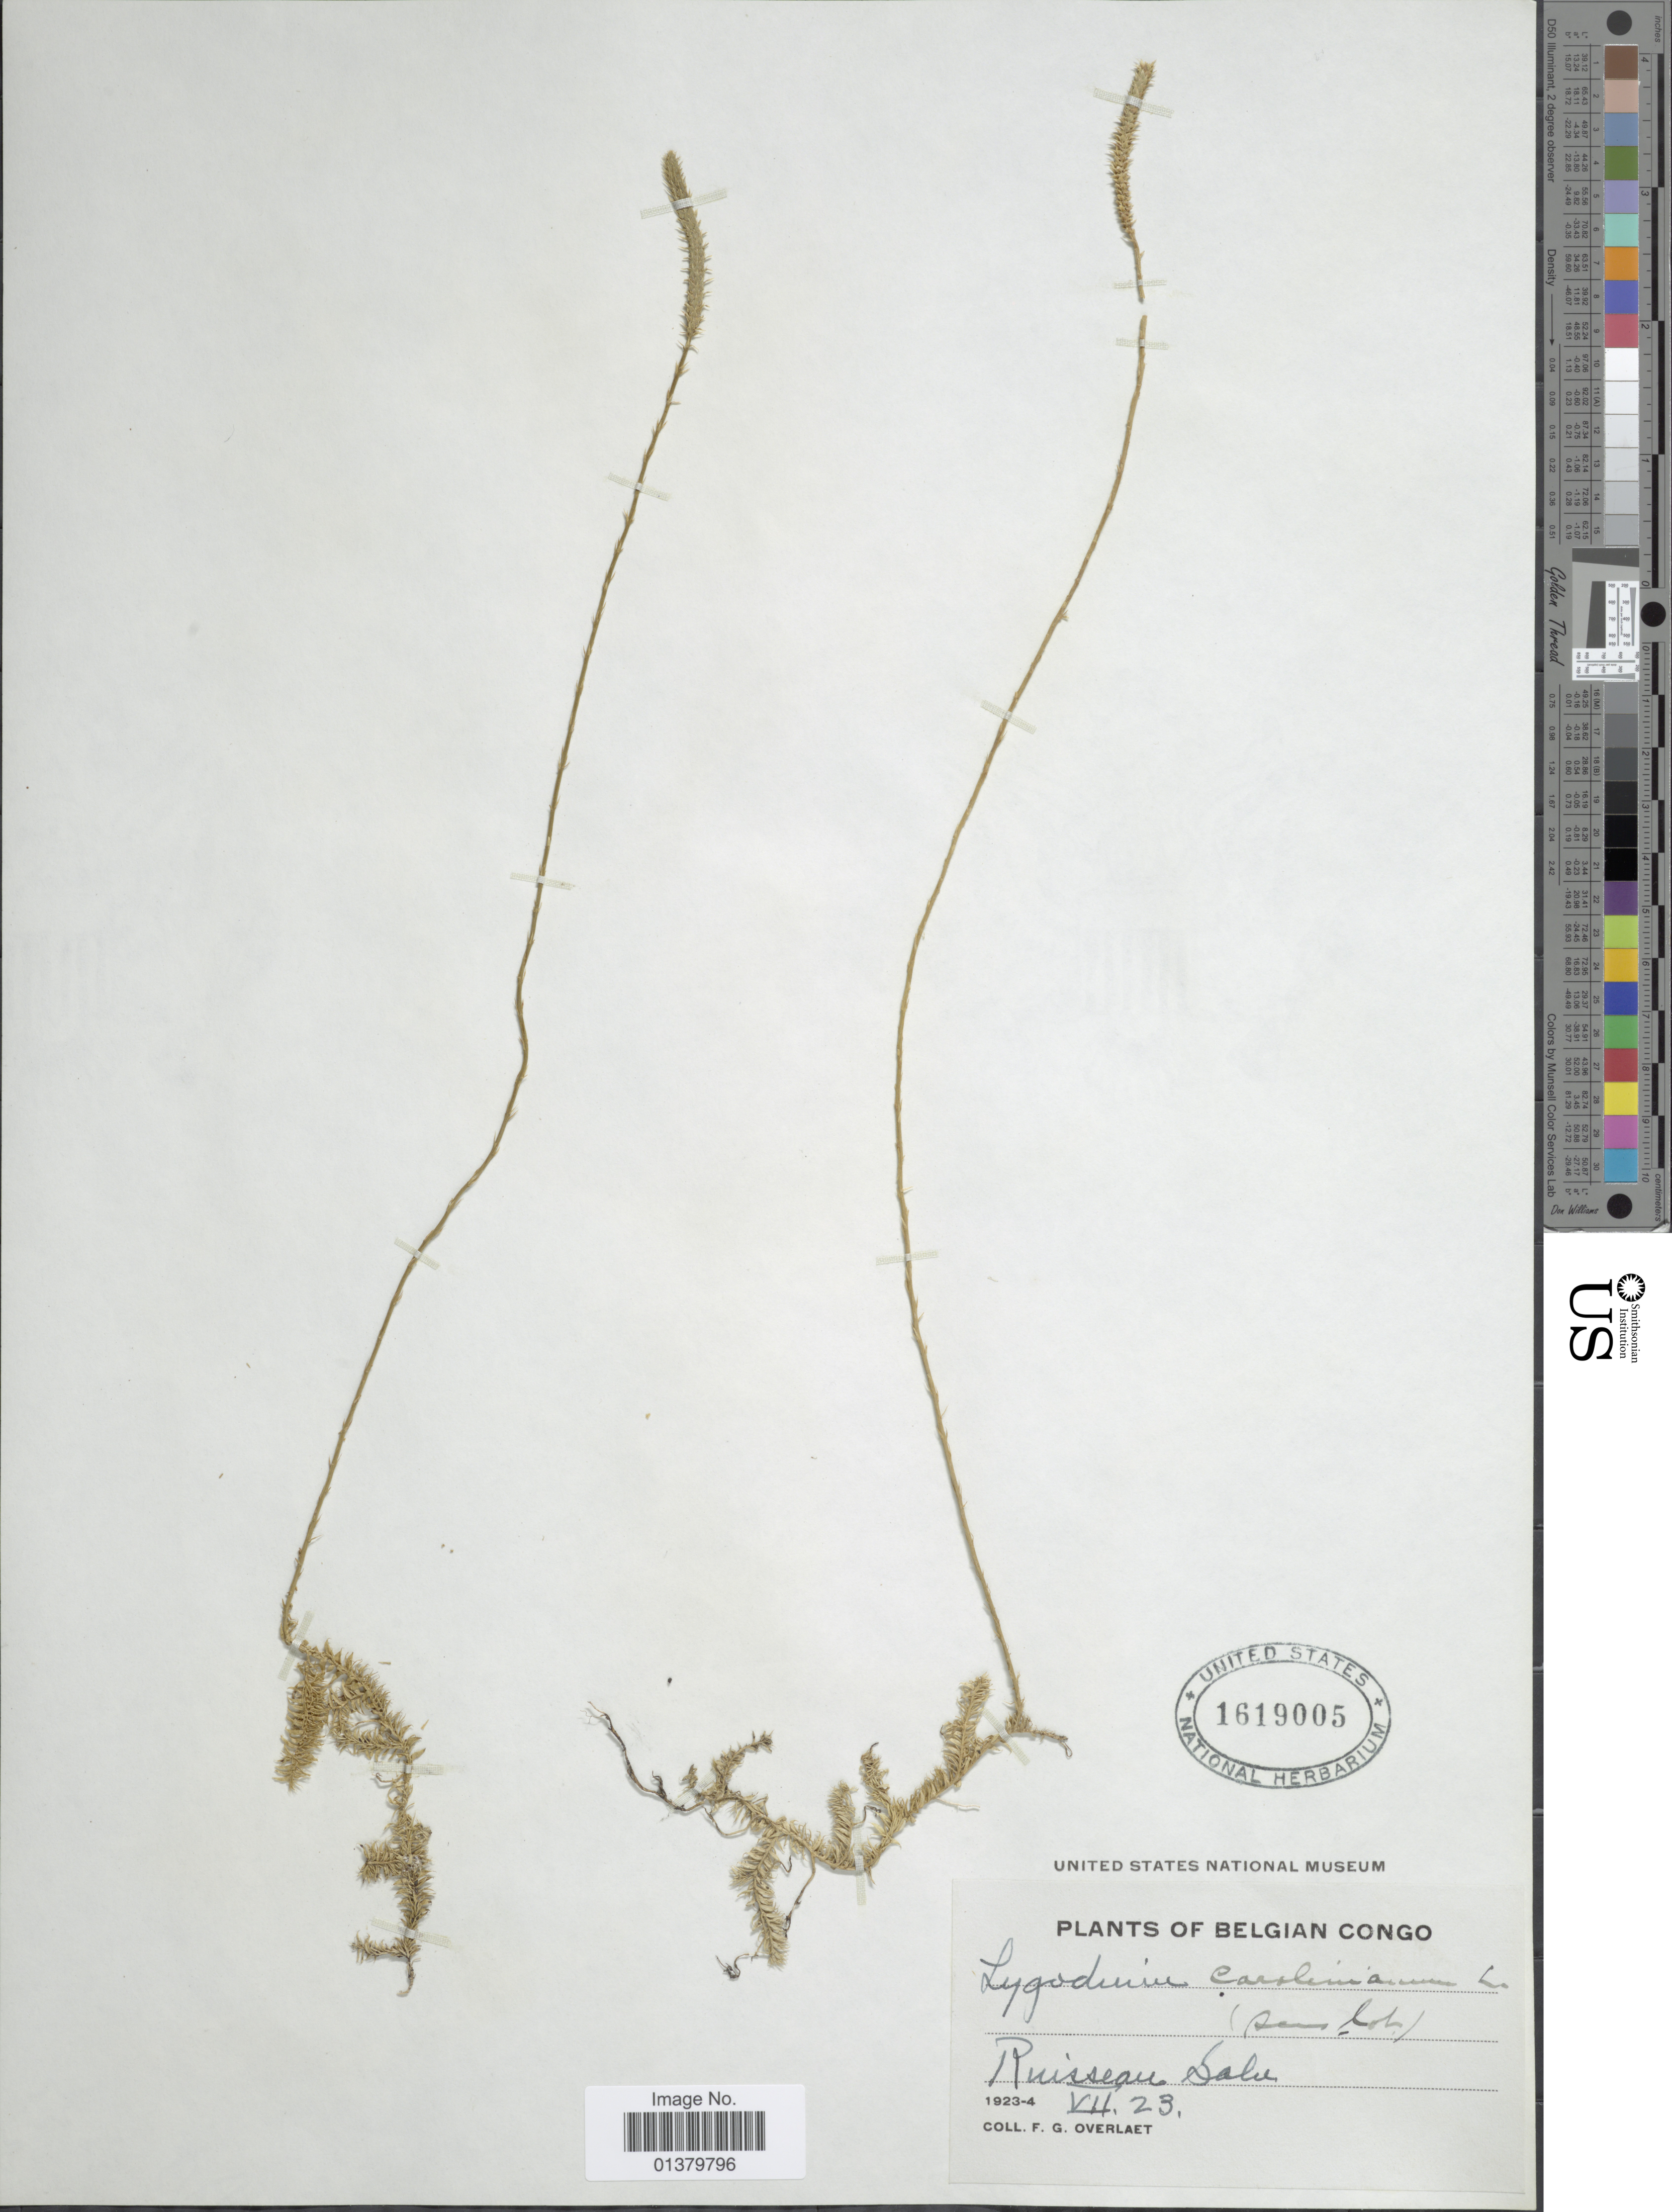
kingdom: Plantae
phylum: Tracheophyta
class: Lycopodiopsida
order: Lycopodiales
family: Lycopodiaceae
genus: Pseudolycopodiella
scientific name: Pseudolycopodiella caroliniana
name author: (L.) Holub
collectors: F. Overlaet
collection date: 1923-07-23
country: Congo, Democratic Republic of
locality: Belgian Congo, Ruisseau Salu.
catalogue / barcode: US 1619005